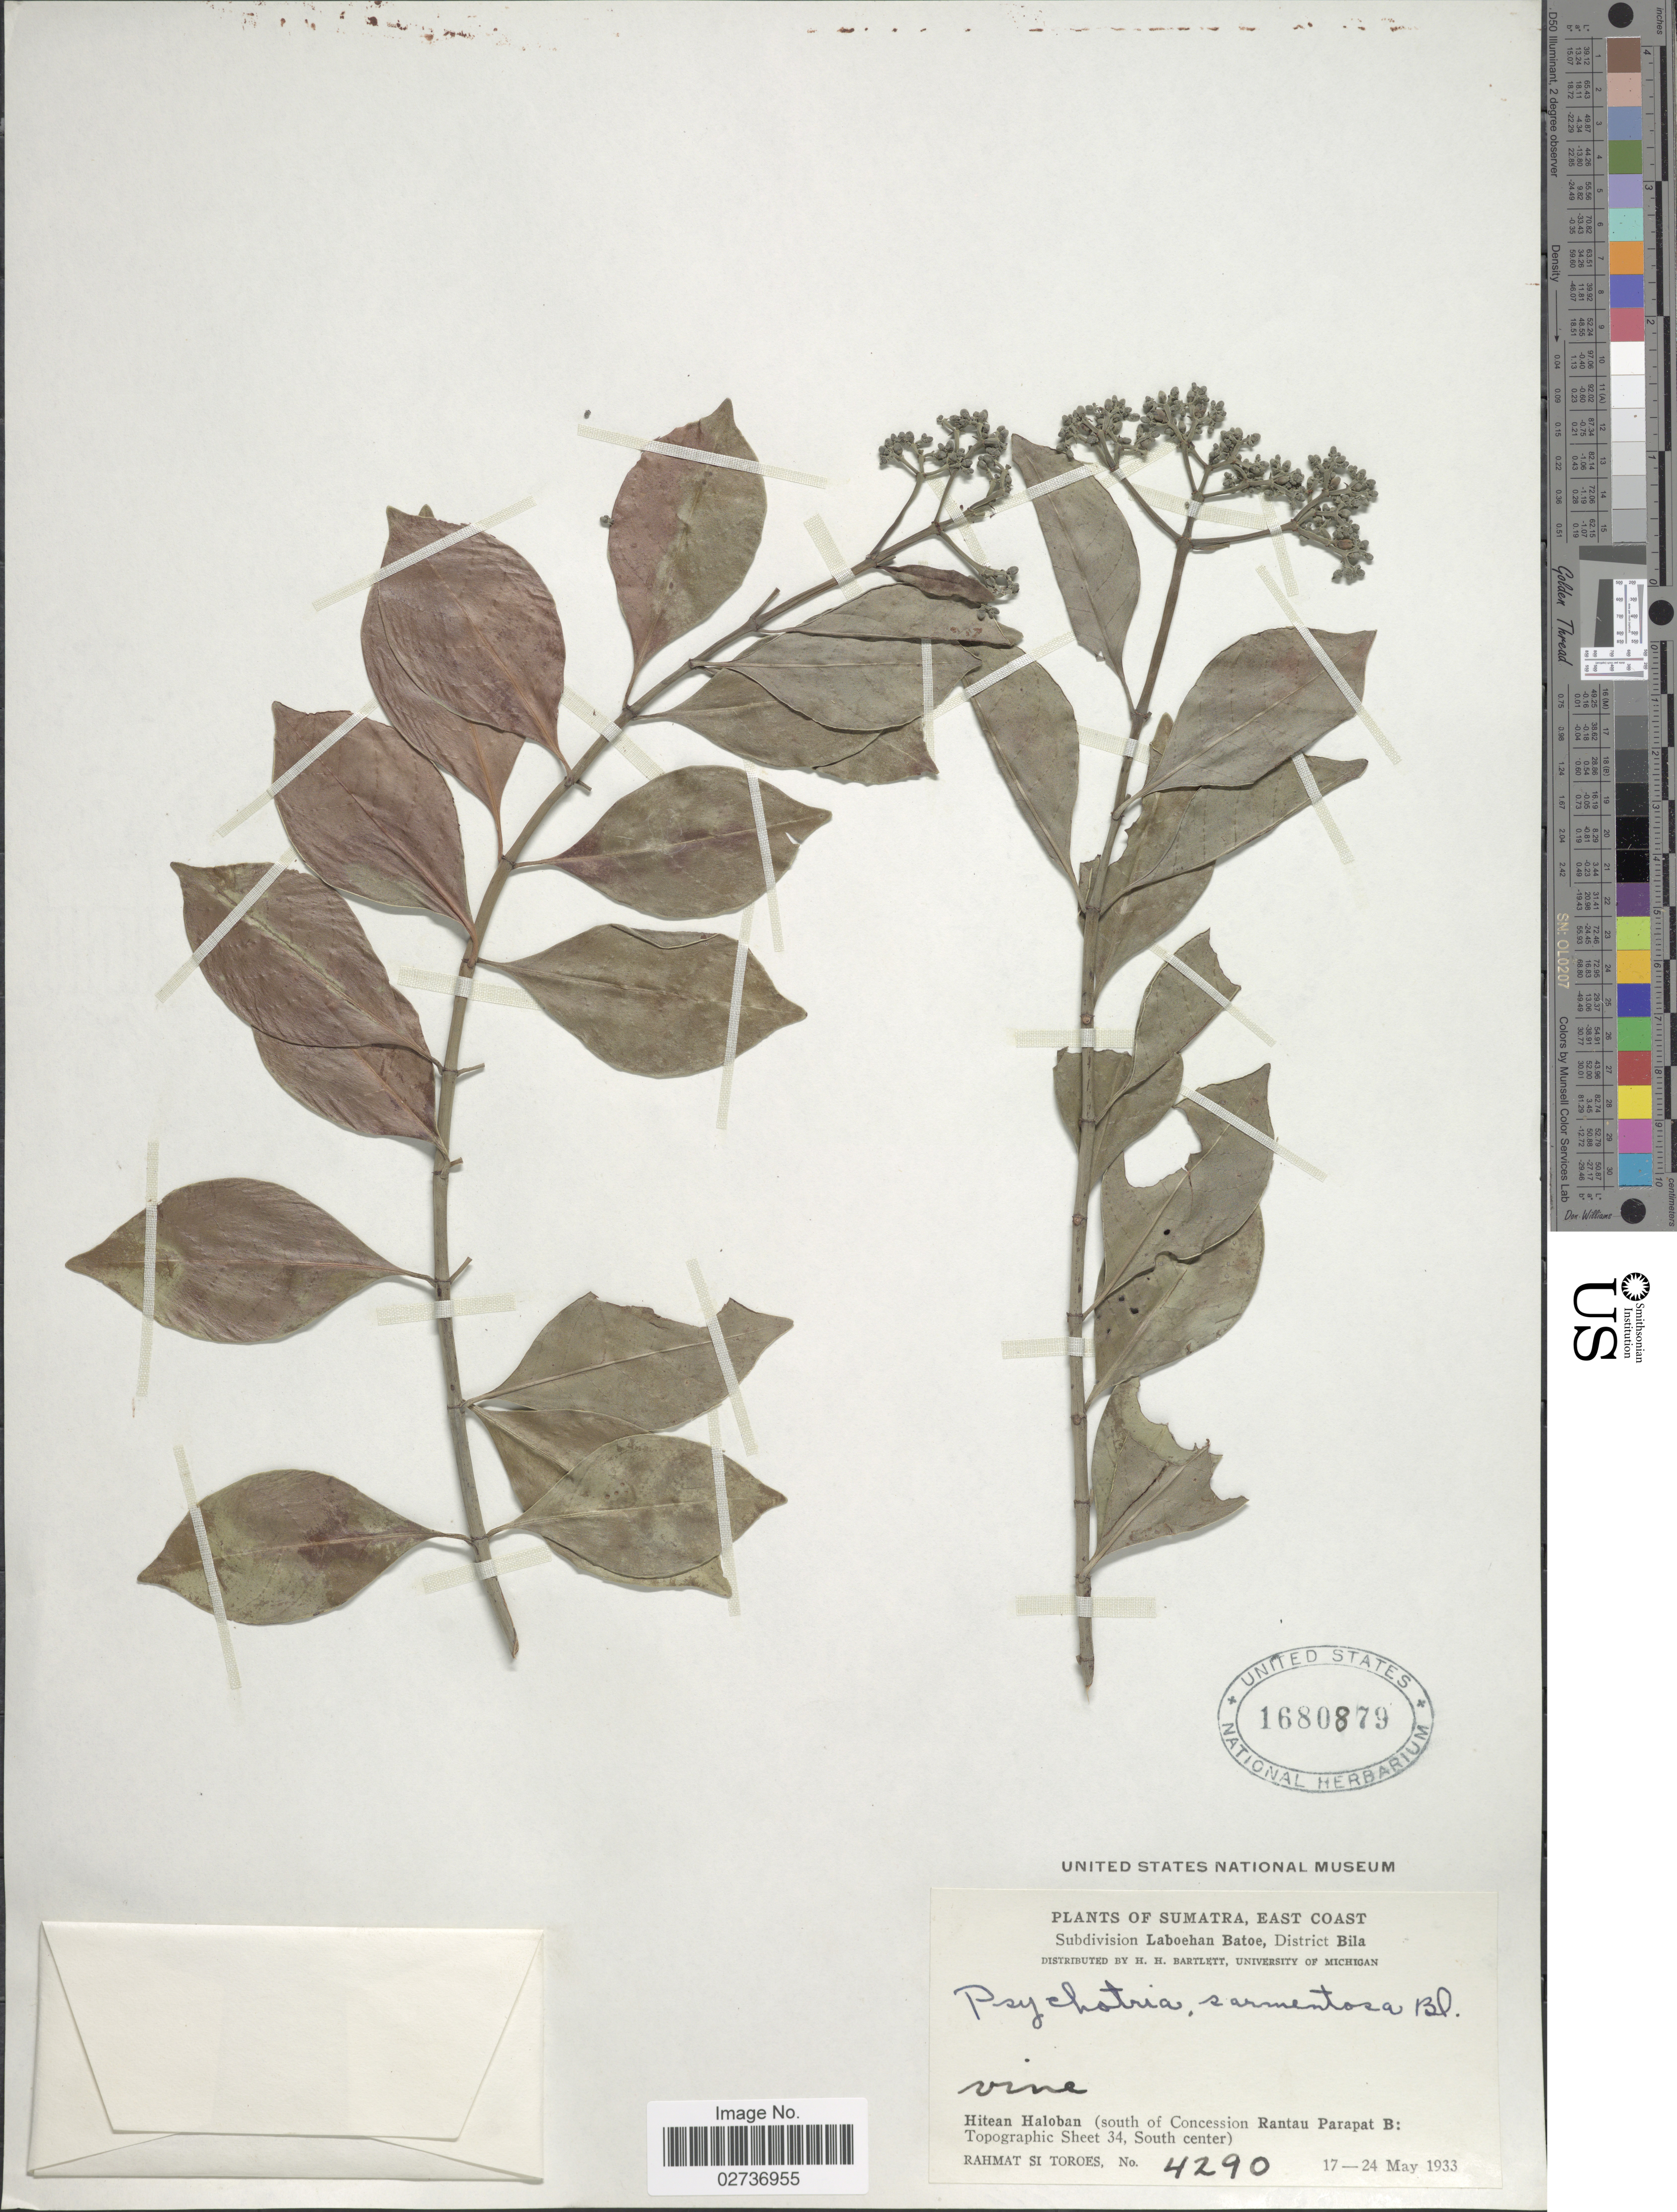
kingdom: Plantae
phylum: Tracheophyta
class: Magnoliopsida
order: Gentianales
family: Rubiaceae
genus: Psychotria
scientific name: Psychotria sarmentosa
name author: Blume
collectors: Rahmat Si Boeea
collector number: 4290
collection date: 1933-05-17/1933-05-24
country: Indonesia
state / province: Sumatra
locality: Sumatra, East Coast. Subdivision Laboehan Batoe, District Bila. Hitean Haloban (south of Concession Rantau Parapat B: Topographic Sheet 34, South center)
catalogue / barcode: US 1680879